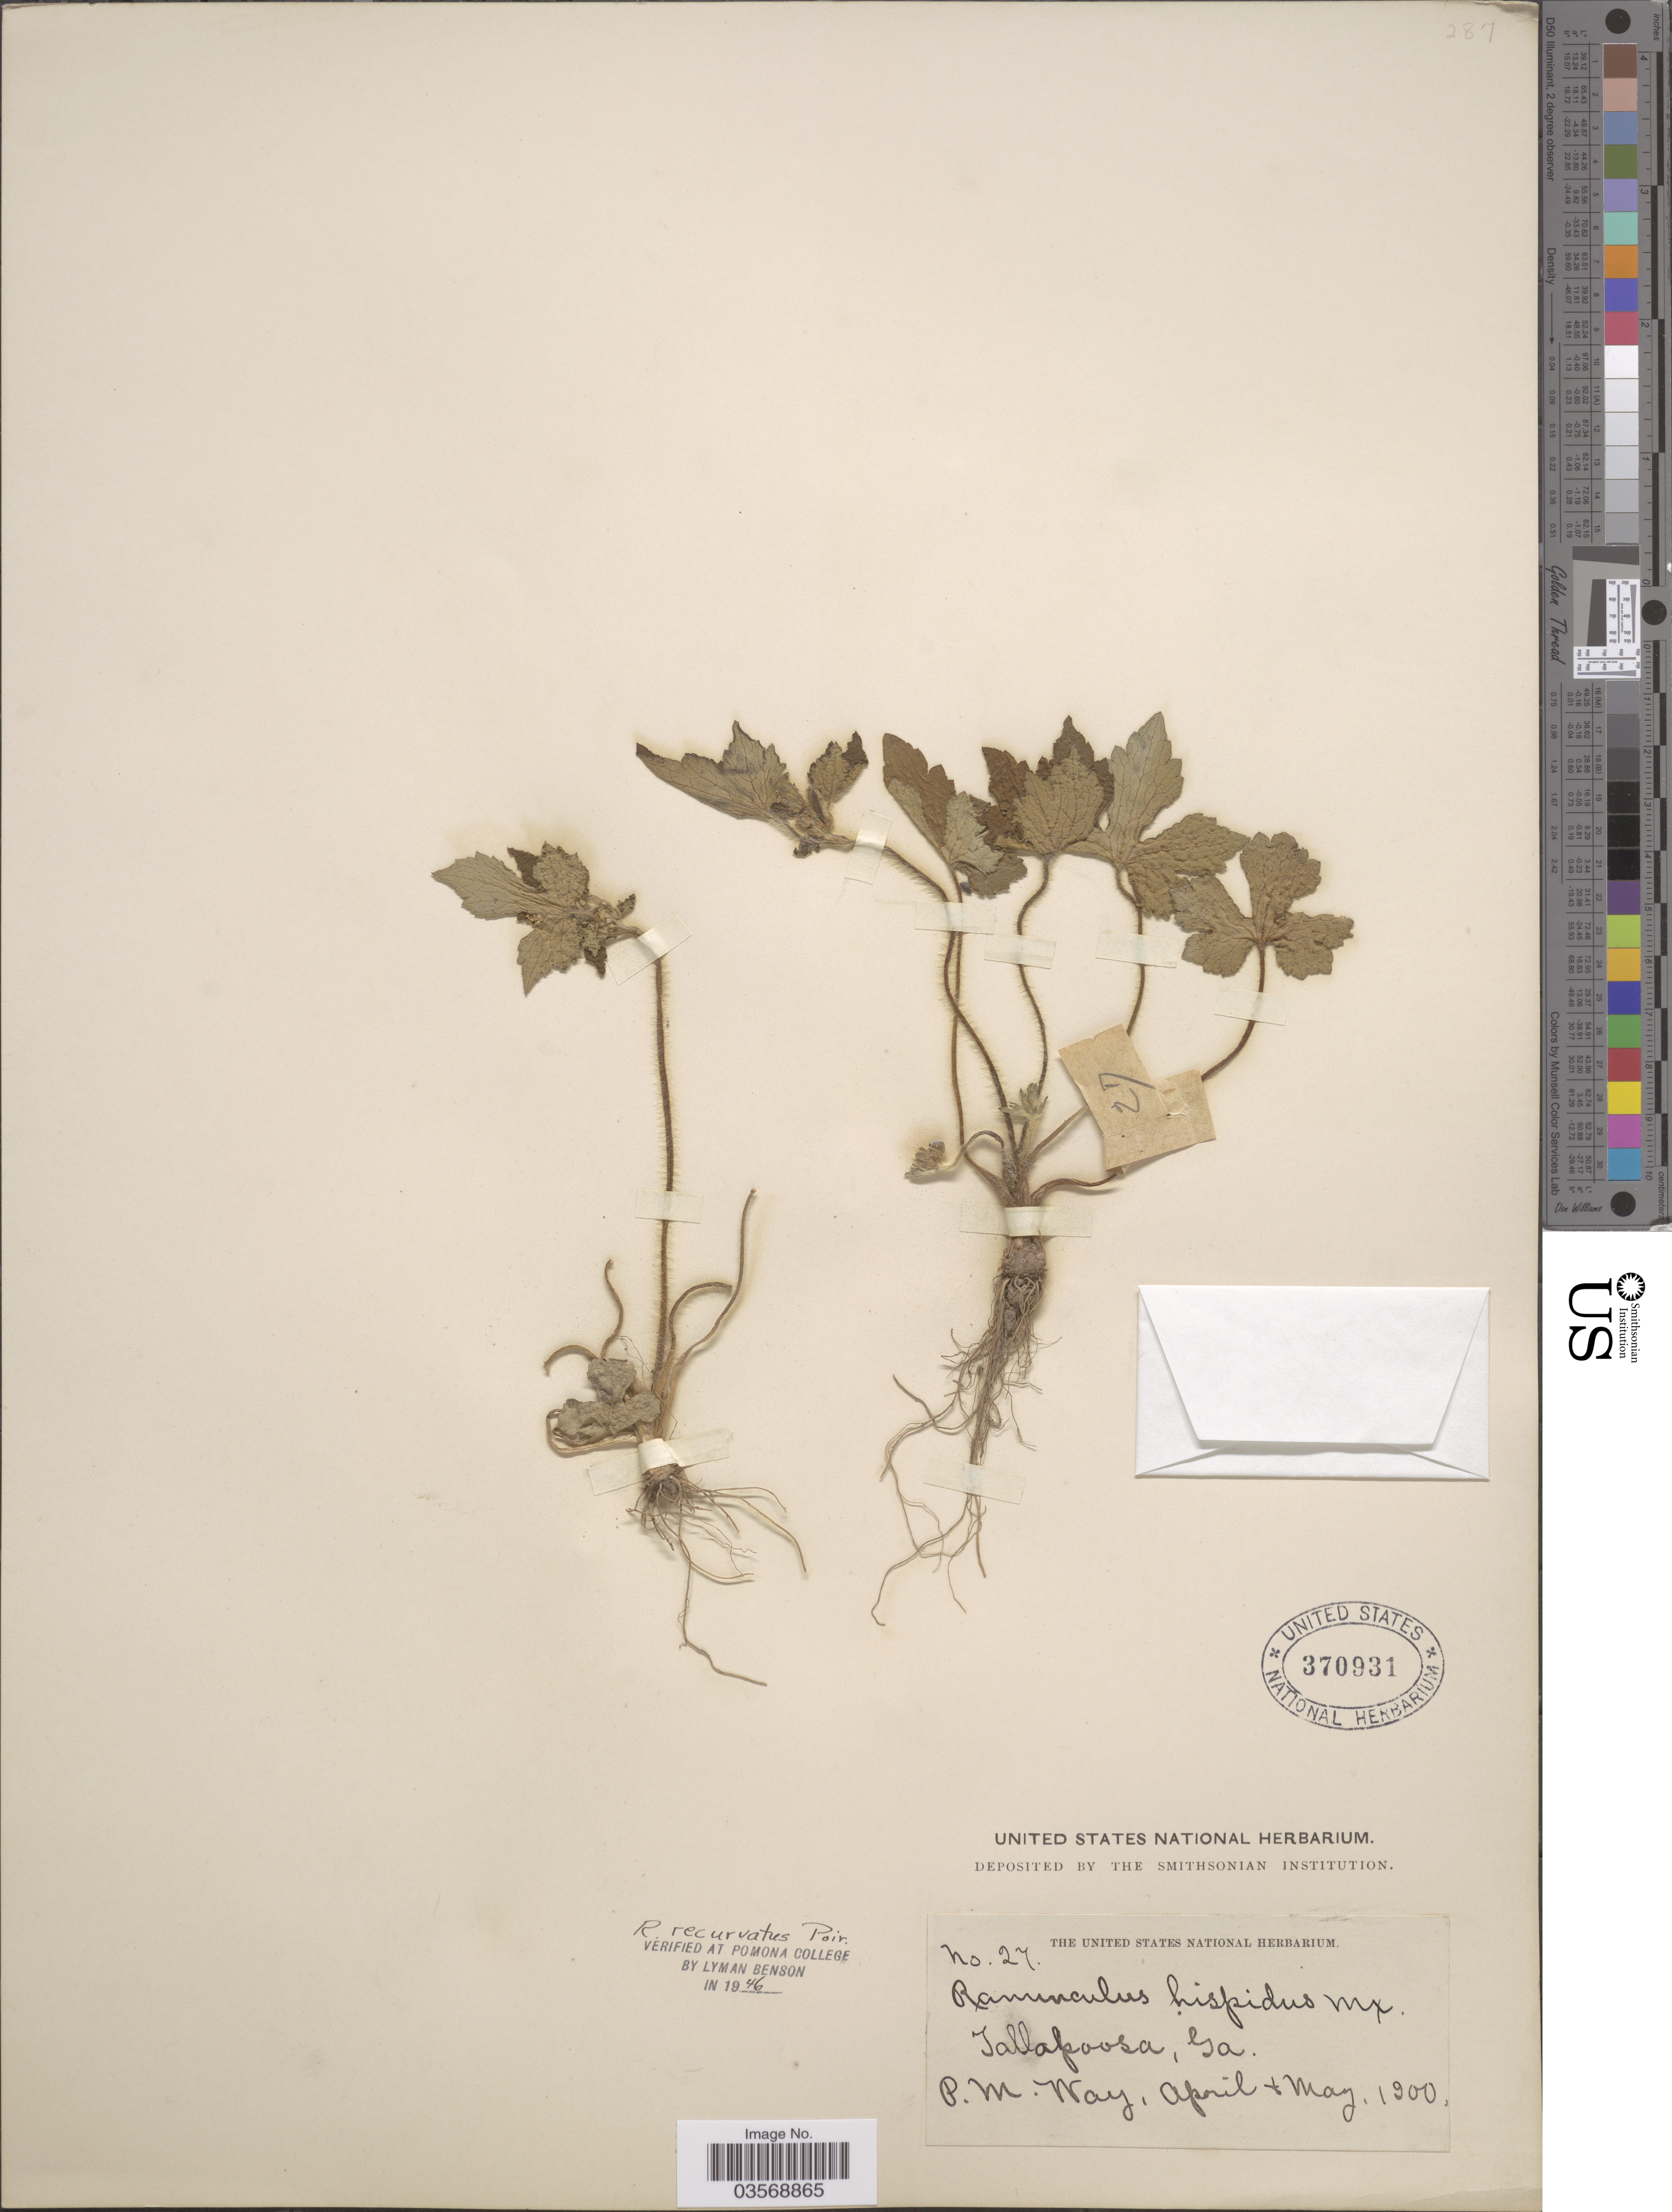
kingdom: Plantae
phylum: Tracheophyta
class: Magnoliopsida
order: Ranunculales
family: Ranunculaceae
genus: Ranunculus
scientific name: Ranunculus recurvatus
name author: Poir.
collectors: P. Way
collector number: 27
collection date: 1900-04/1900-05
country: United States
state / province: Georgia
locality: Tallapoosa.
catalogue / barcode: US 370931